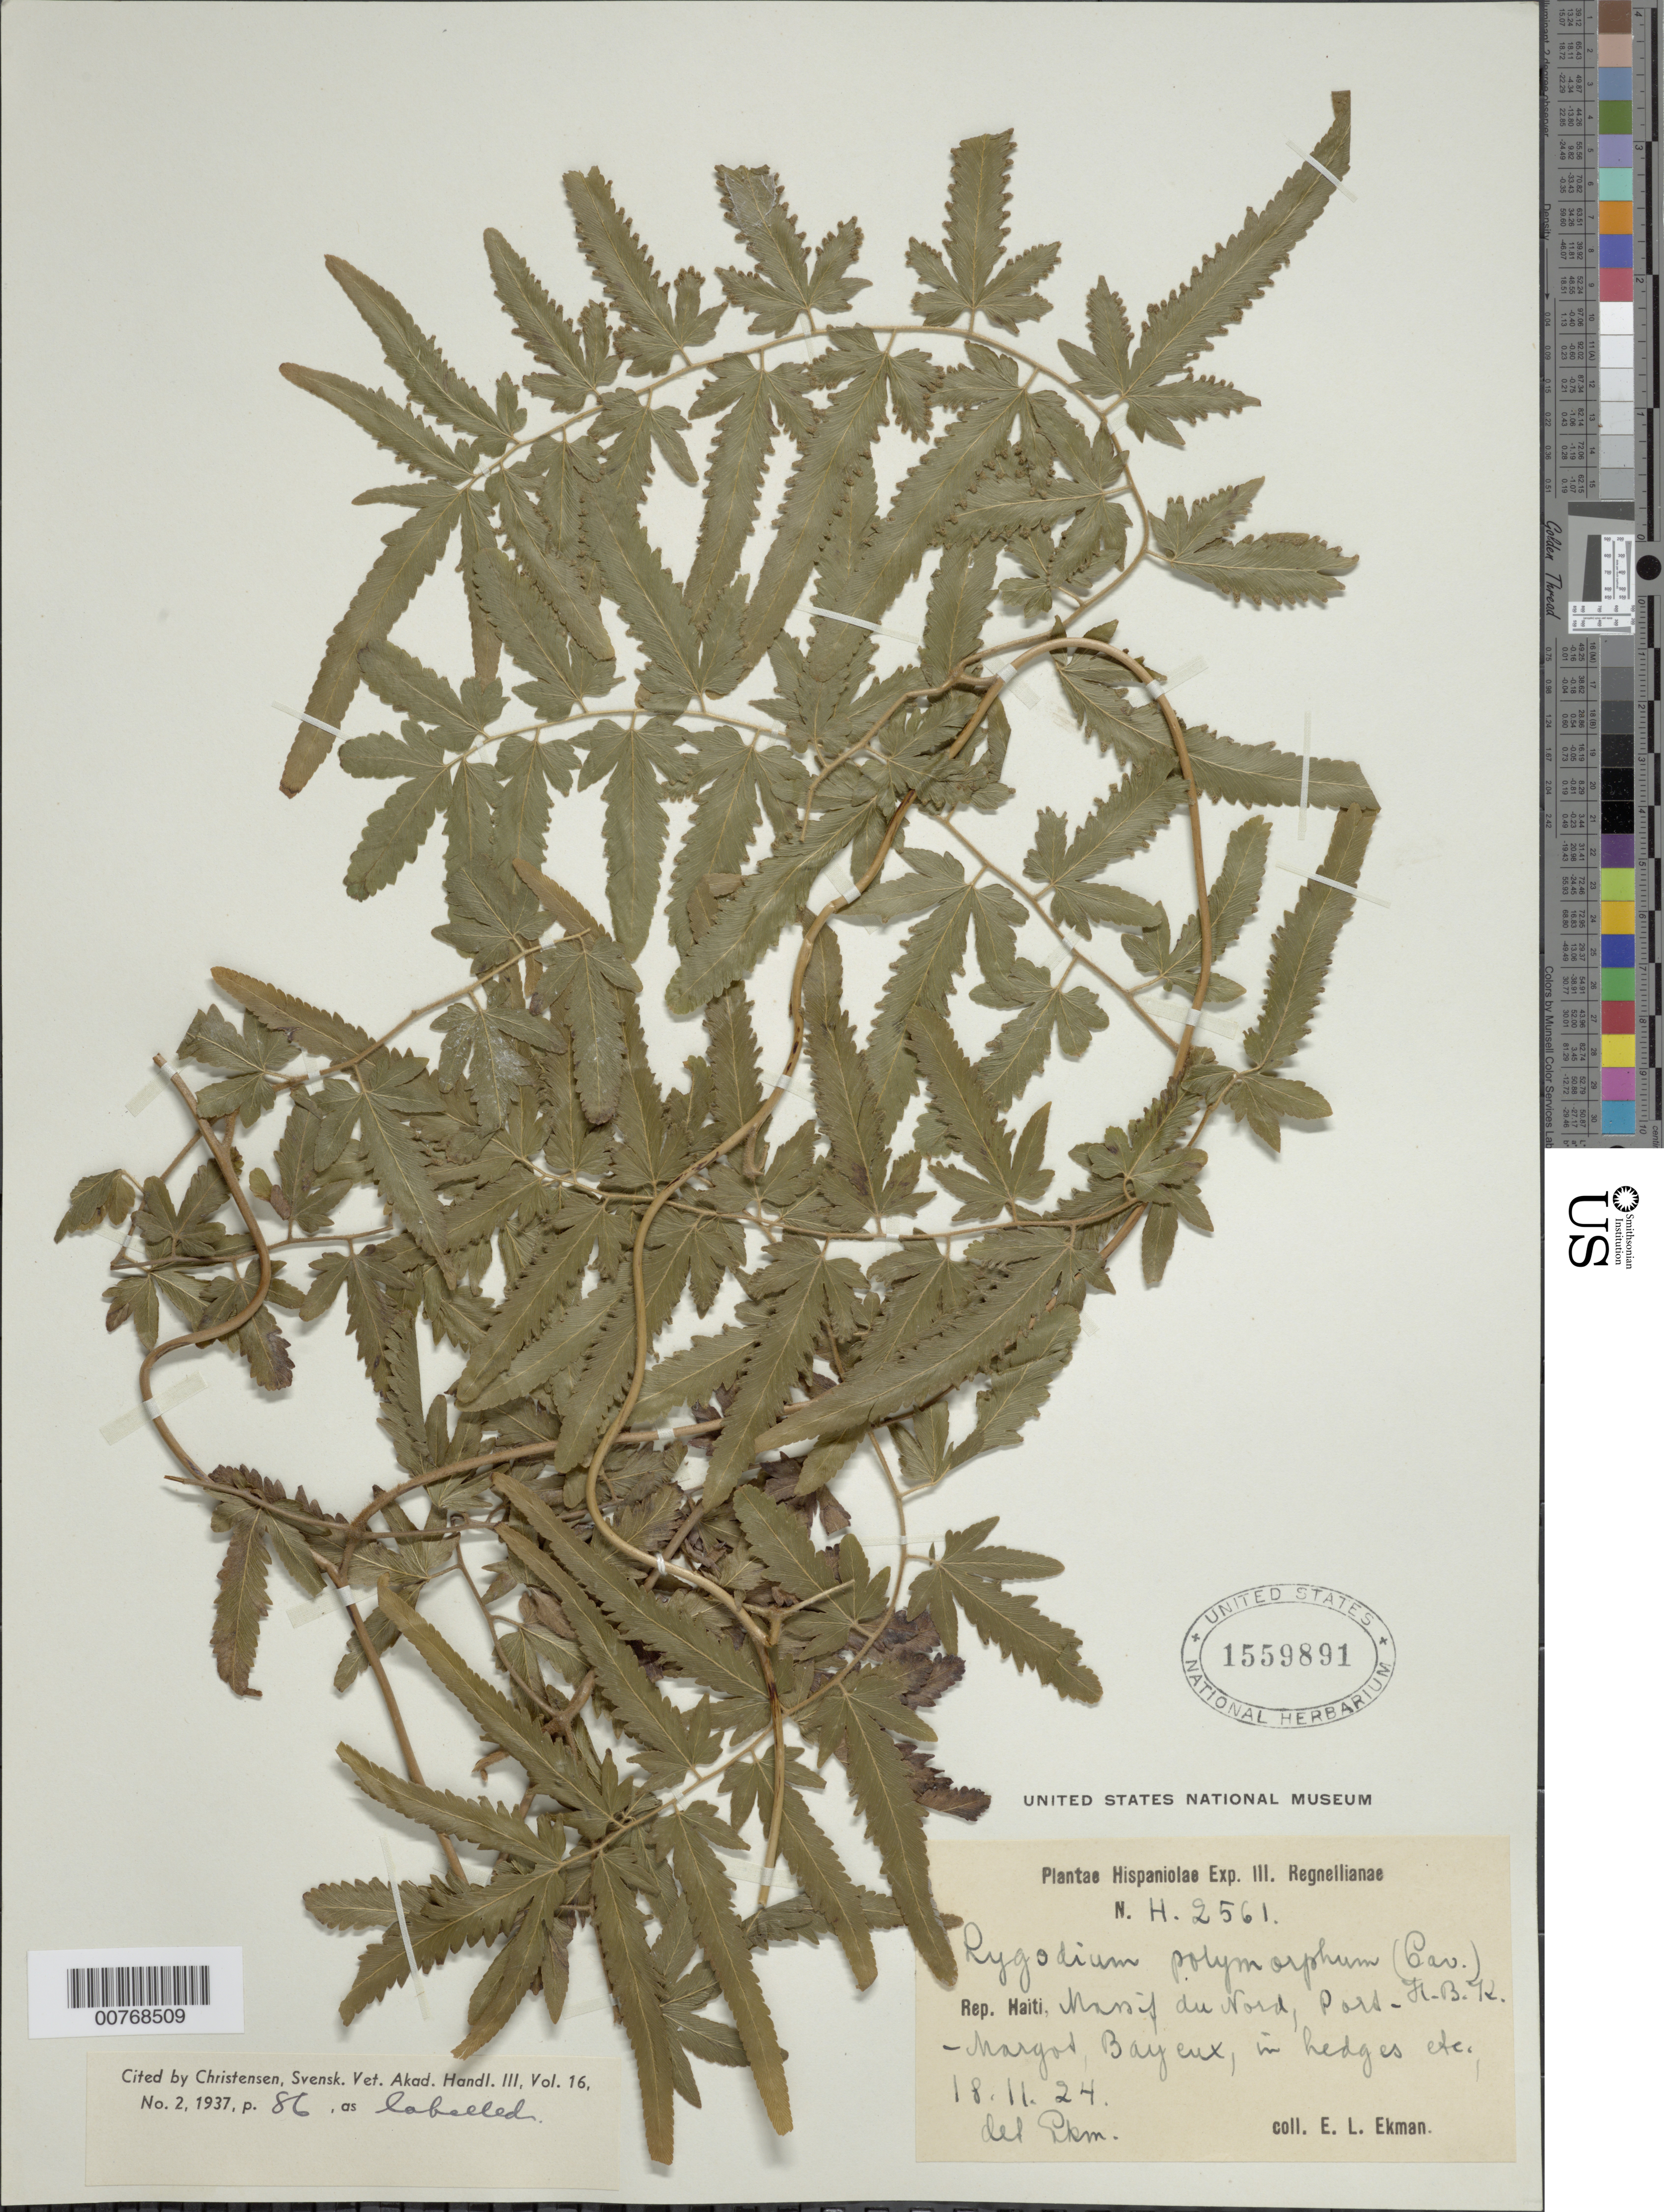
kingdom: Plantae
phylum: Tracheophyta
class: Polypodiopsida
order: Schizaeales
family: Lygodiaceae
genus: Lygodium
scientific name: Lygodium venustum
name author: Sw.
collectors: E. L. Ekman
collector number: H 2561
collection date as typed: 18 Nov 1924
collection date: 1924-11-18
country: Haiti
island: Hispaniola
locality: Massif du Nord, Port-Margot, Bayeux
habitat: In hedges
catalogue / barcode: US 1559891